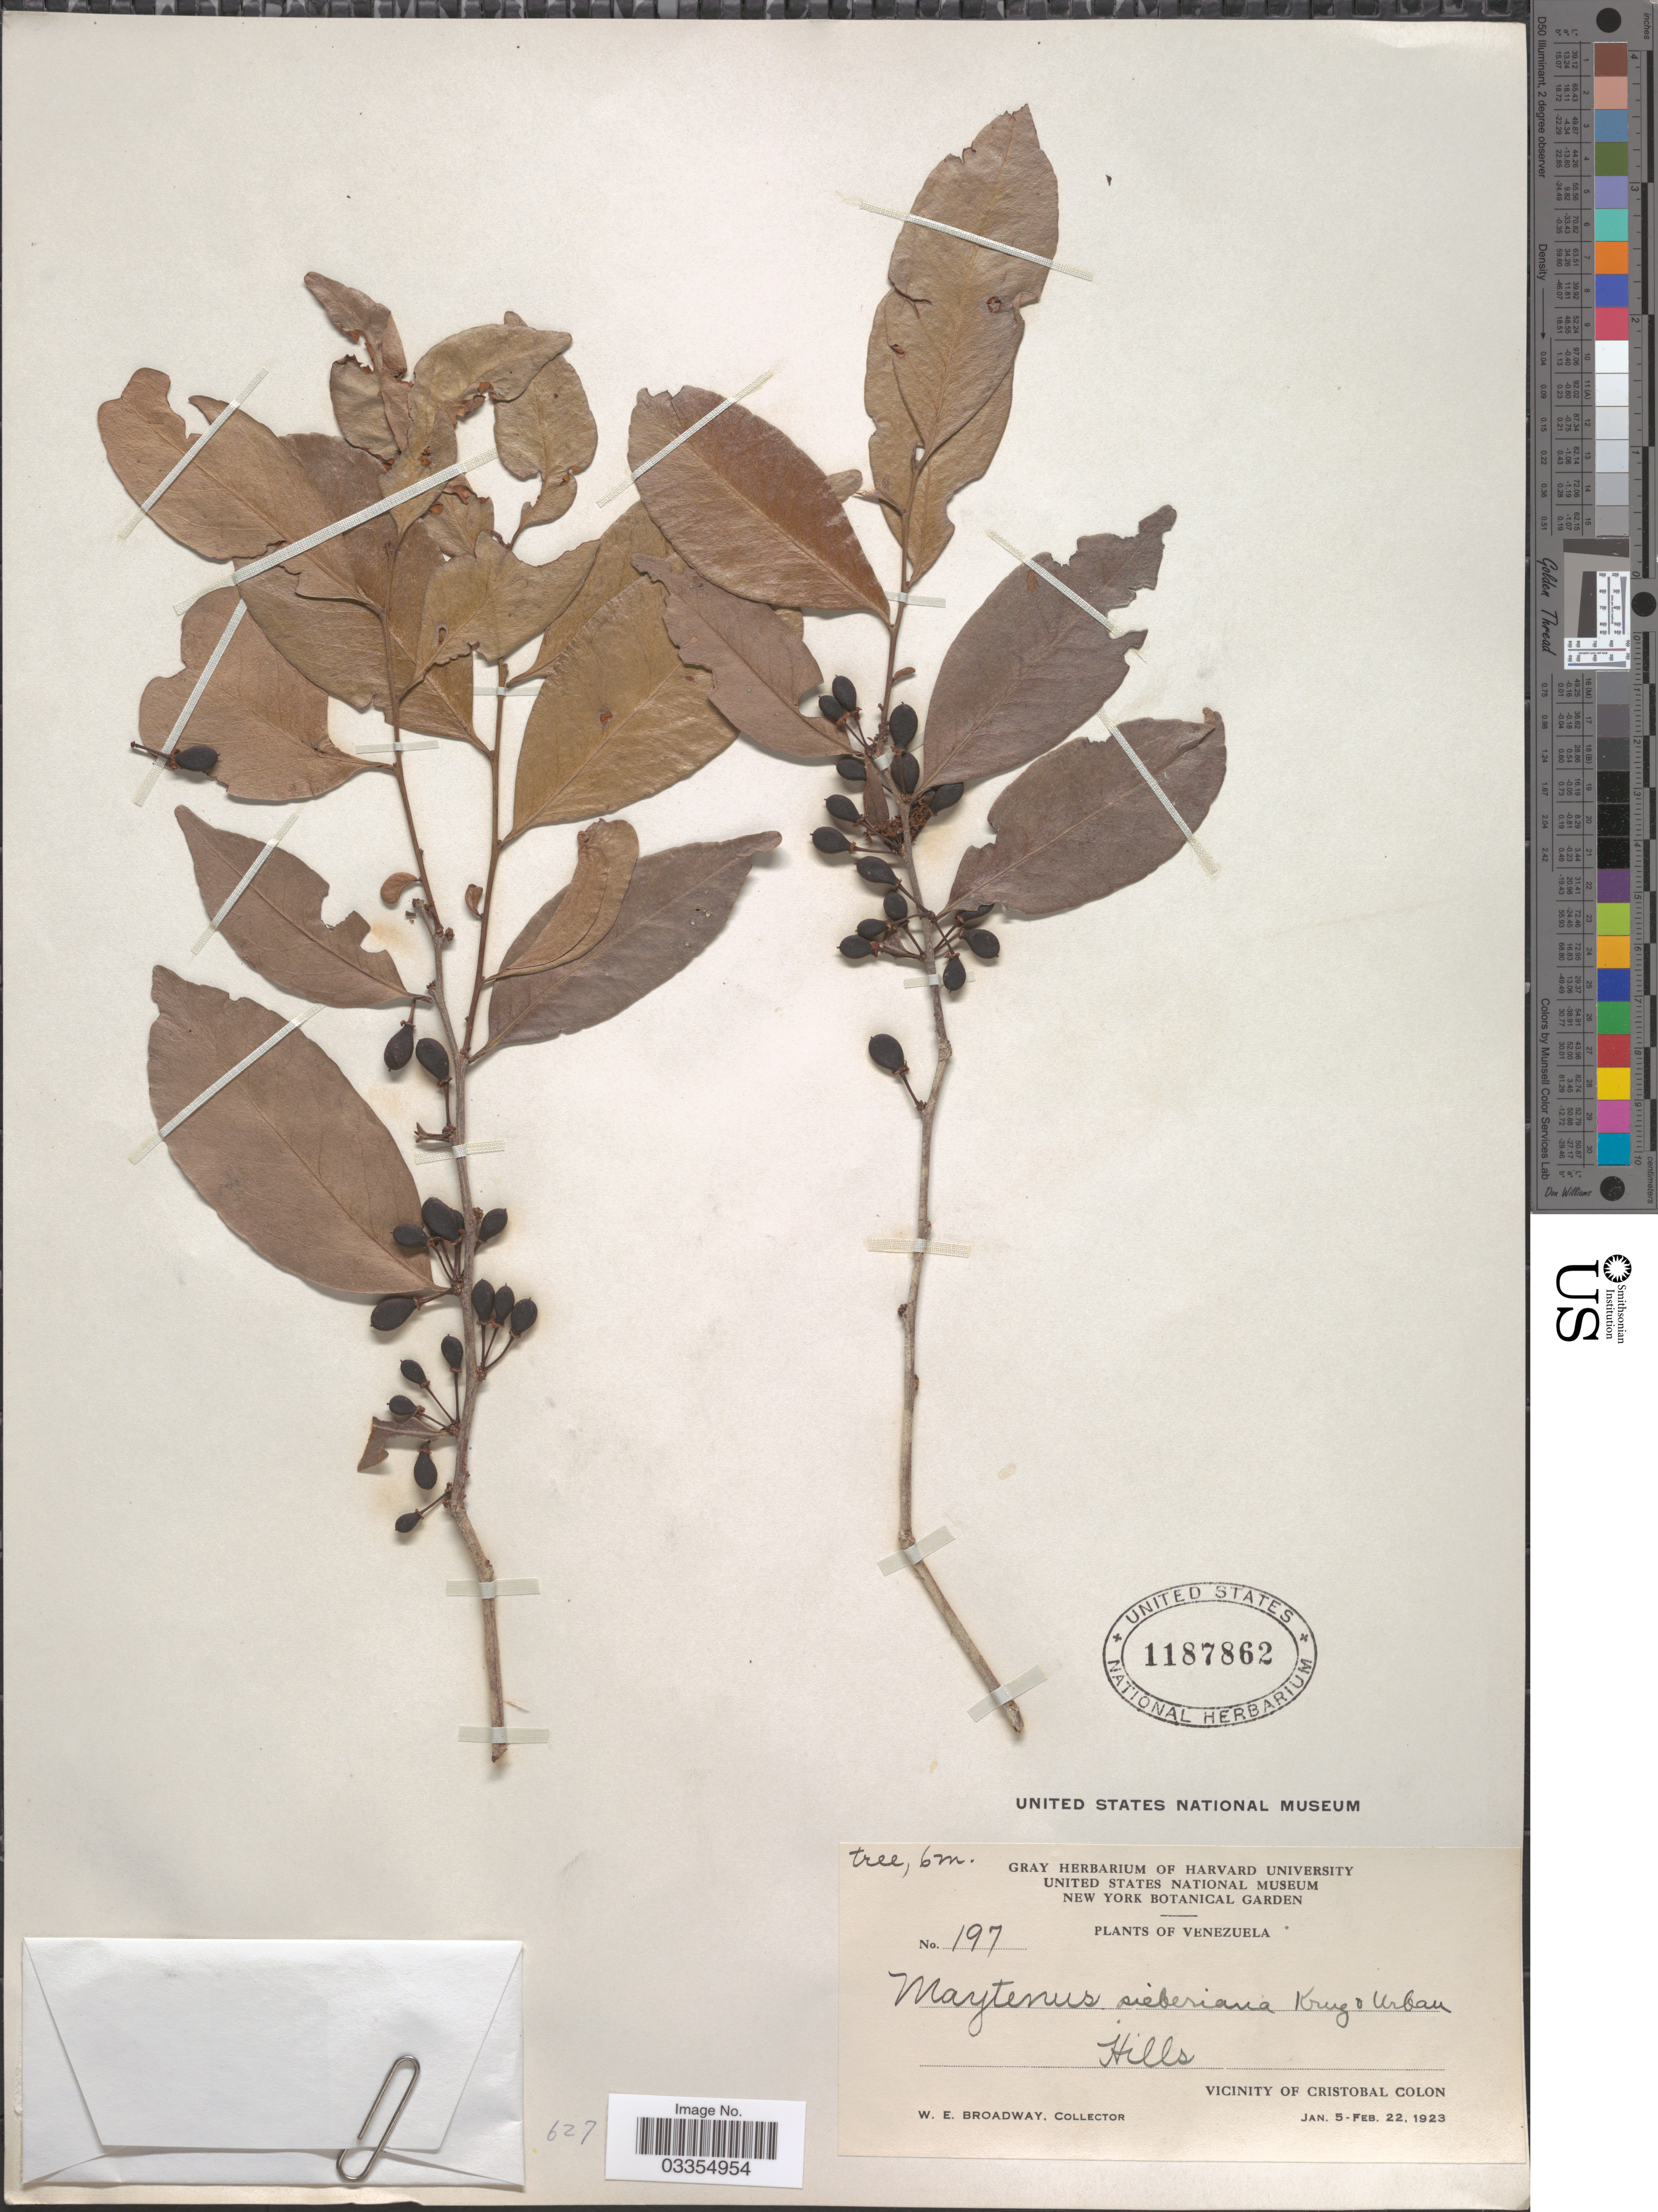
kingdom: Plantae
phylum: Tracheophyta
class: Magnoliopsida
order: Celastrales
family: Celastraceae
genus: Maytenus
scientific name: Maytenus sieberiana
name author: Krug & Urb.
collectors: W. E. Broadway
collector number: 197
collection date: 1923-01-05/1923-02-22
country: Venezuela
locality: Vicinity of Cristobal Colon.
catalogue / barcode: US 1187862